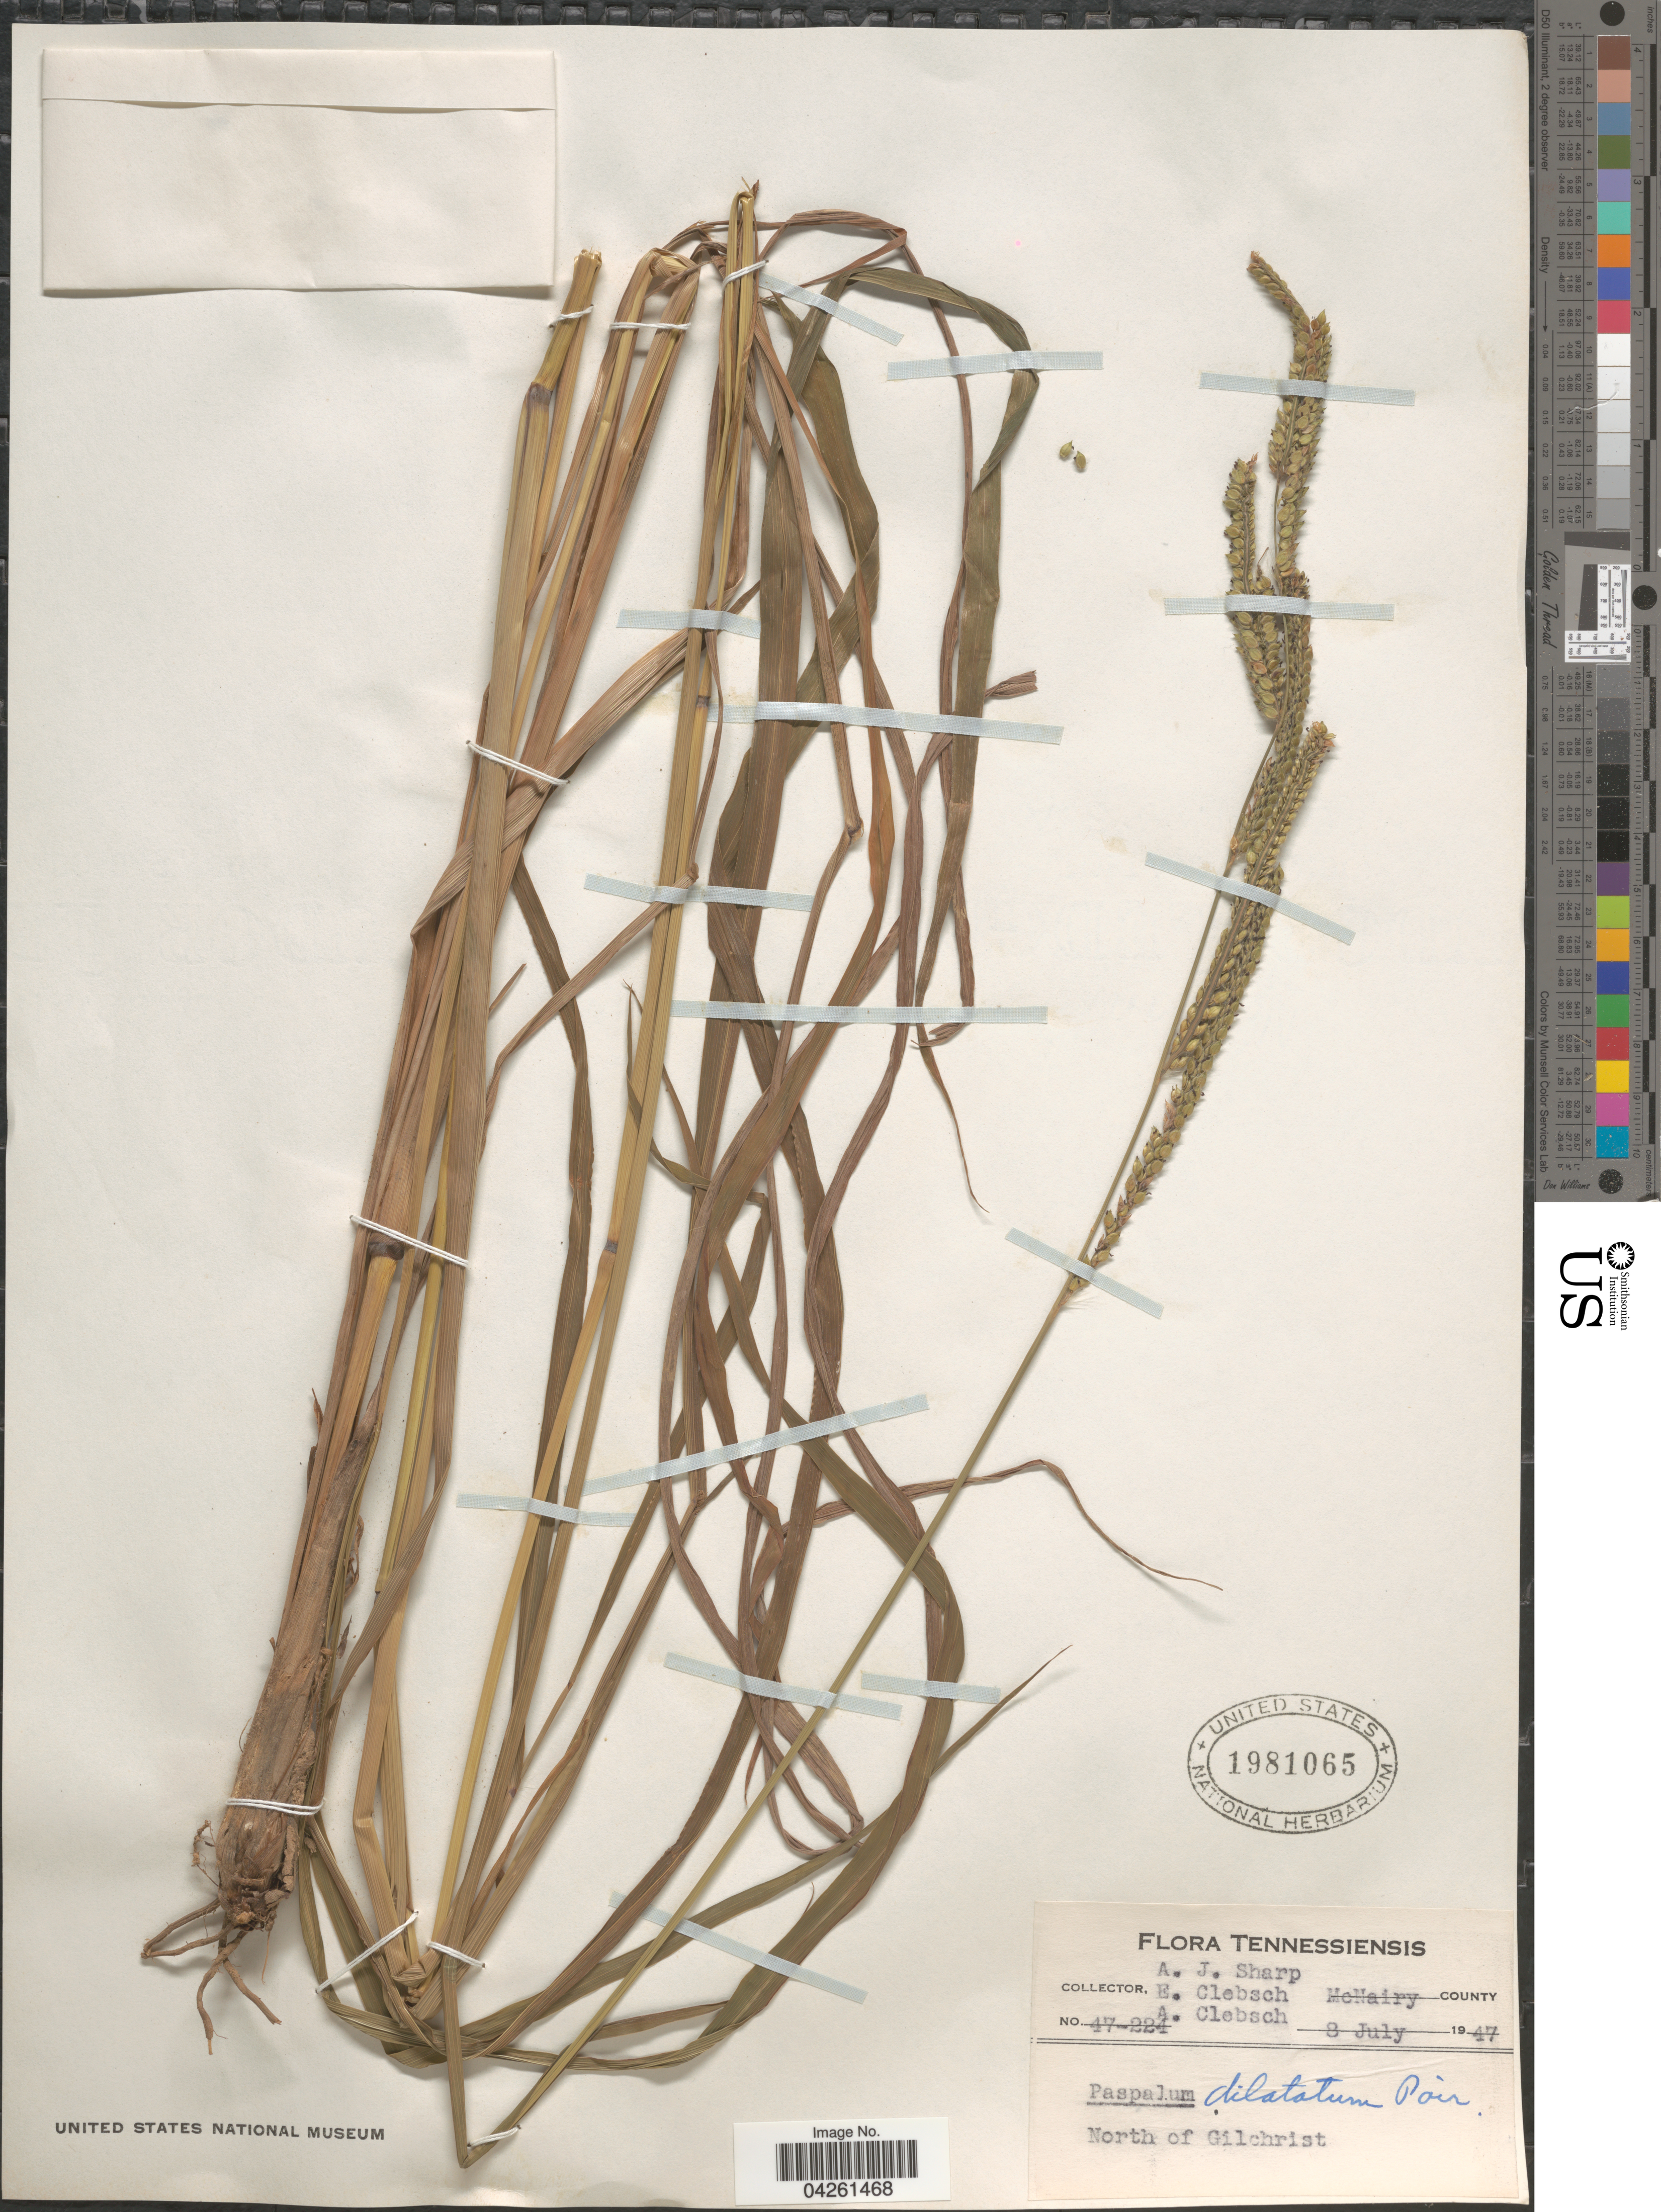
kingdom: Plantae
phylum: Tracheophyta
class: Liliopsida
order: Poales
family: Poaceae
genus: Paspalum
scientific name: Paspalum dilatatum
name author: Poir.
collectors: A. J. Sharp, E. Clebsch & A. Clebsch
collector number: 47-224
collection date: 1947-07-08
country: United States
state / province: Tennessee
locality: McNairy County. North of Gilchrist.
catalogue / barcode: US 1981065